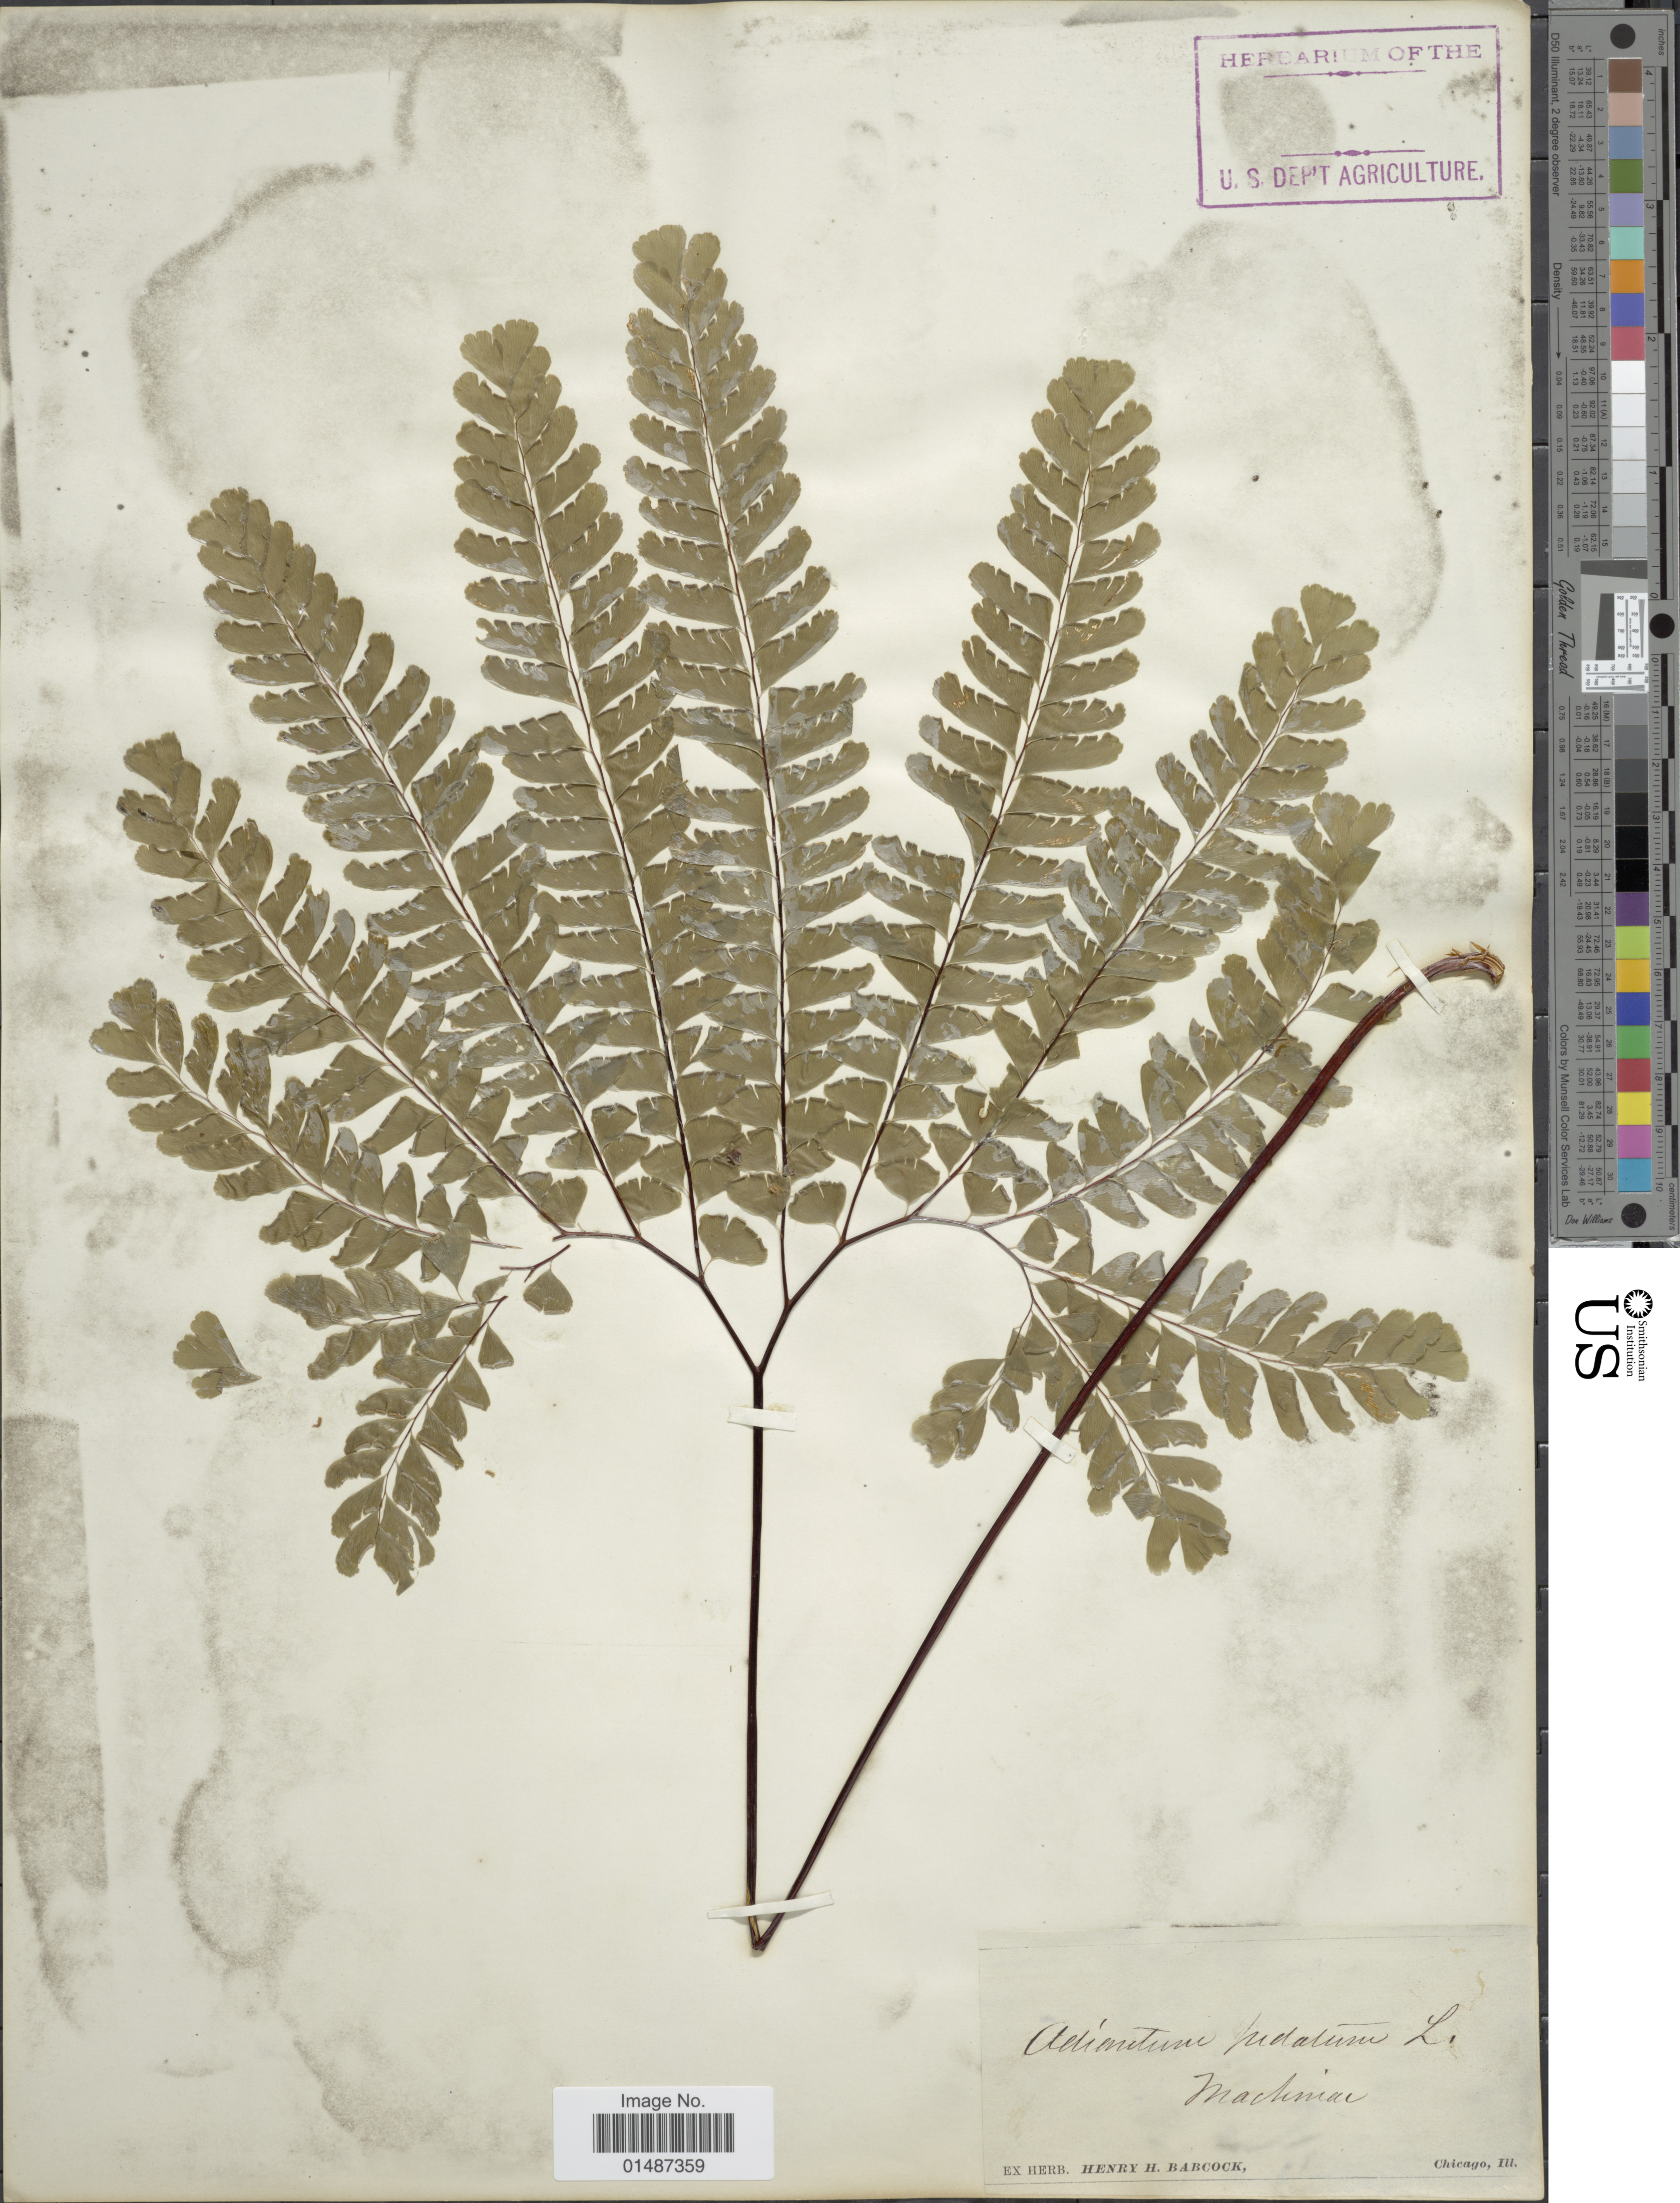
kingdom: Plantae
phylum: Tracheophyta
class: Polypodiopsida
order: Polypodiales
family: Pteridaceae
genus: Adiantum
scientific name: Adiantum pedatum var. pedatum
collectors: ex herb. Henry Homes Babcock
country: United States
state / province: Illinois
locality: Machmiar. Chicago.